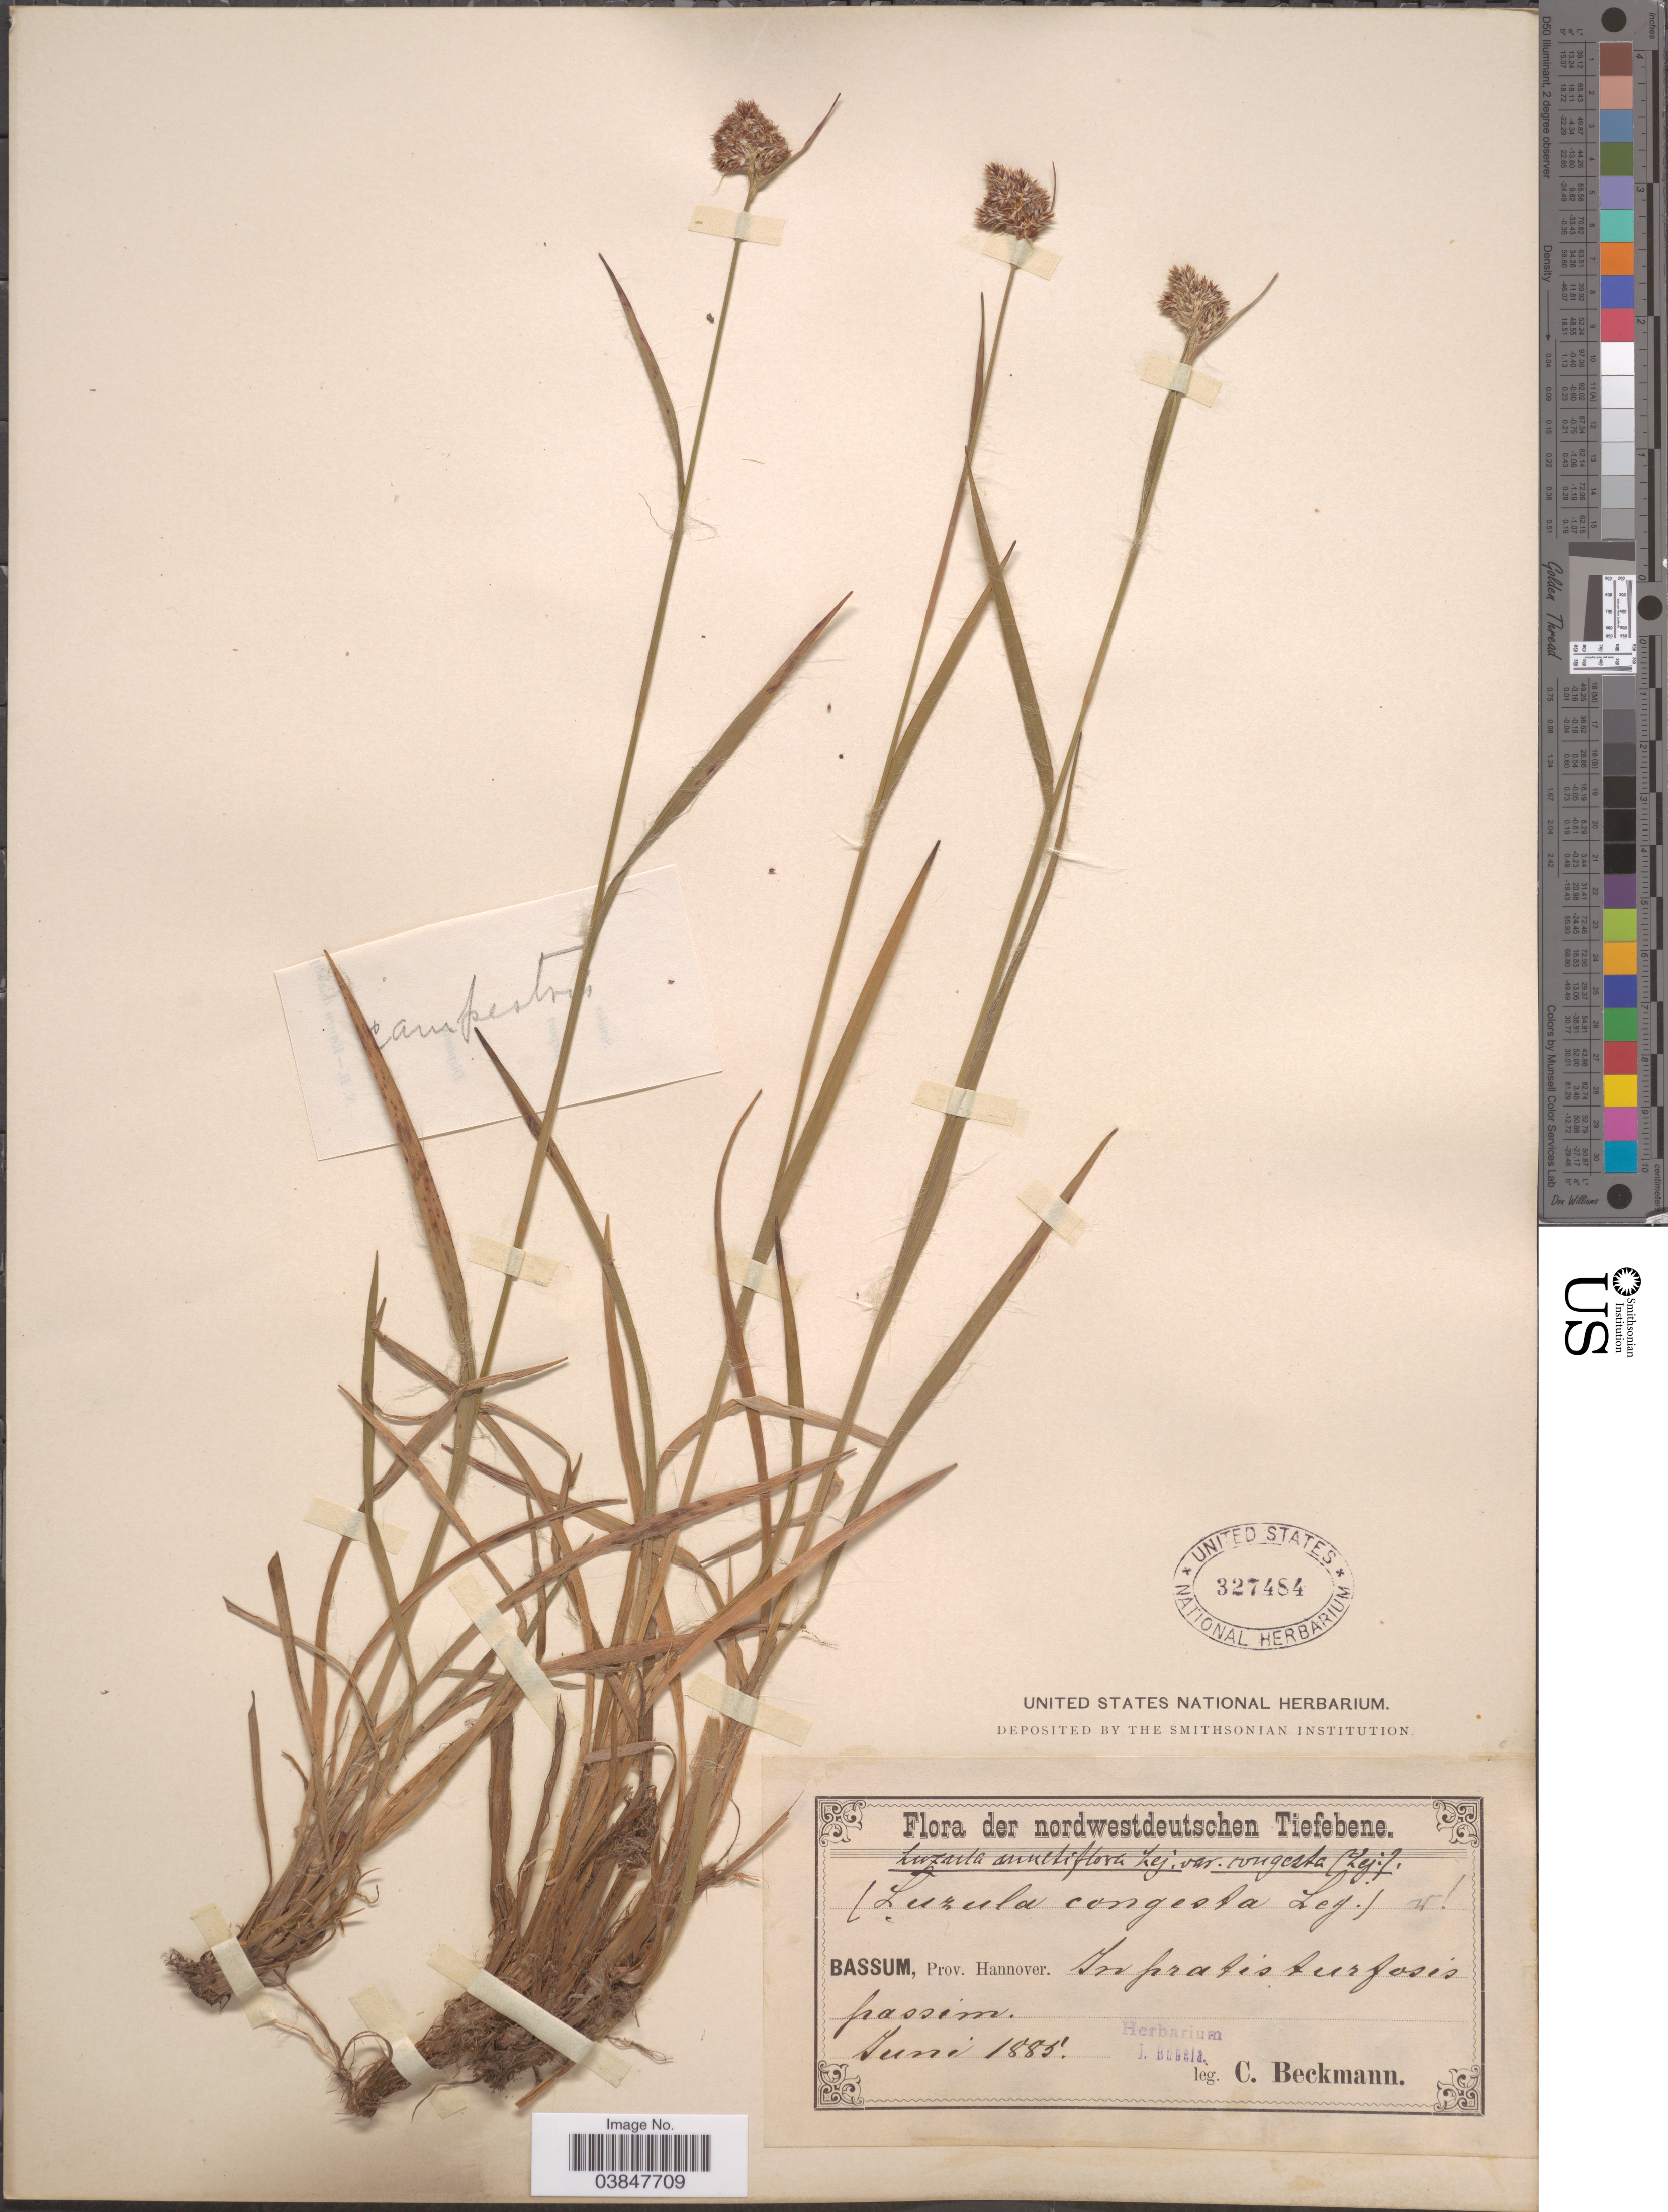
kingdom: Plantae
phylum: Tracheophyta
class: Liliopsida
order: Poales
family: Juncaceae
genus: Luzula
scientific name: Luzula campestris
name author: (L.) DC.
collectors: C. Beckmann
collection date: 1885-06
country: Germany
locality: Nordwestdeutschen Tiefebene. Bassum, Prov. Hannover.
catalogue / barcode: US 327484